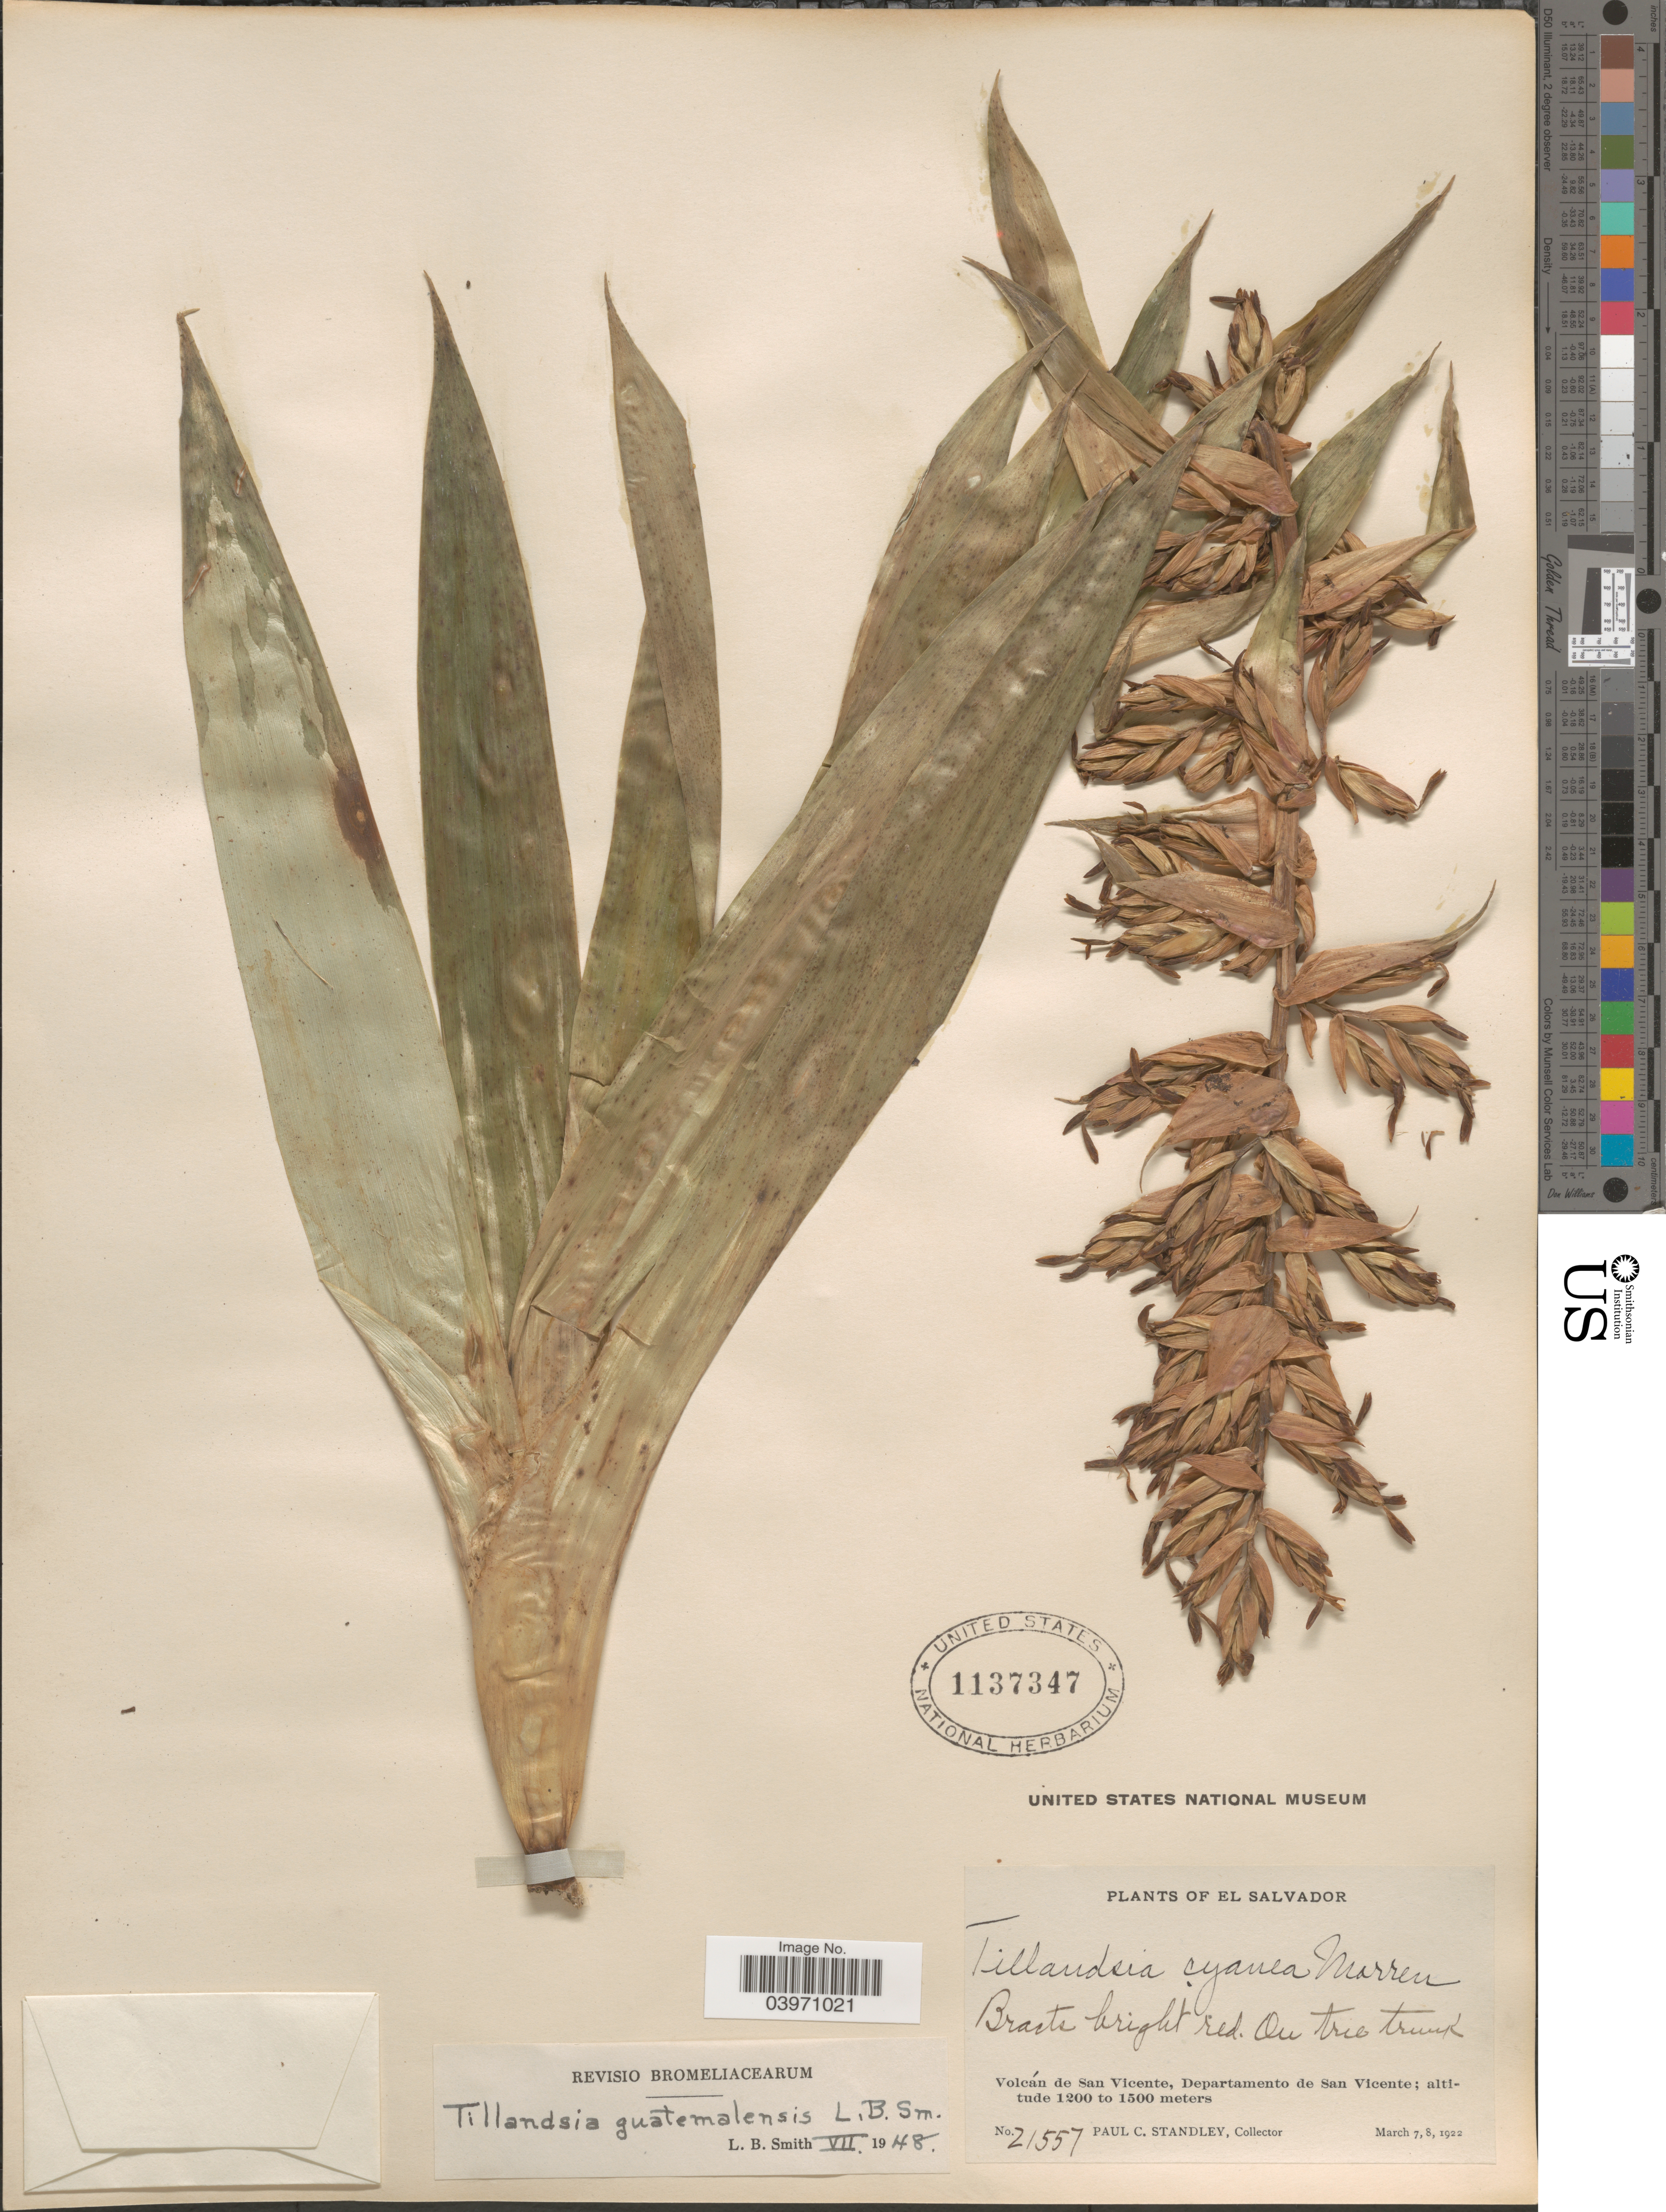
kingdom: Plantae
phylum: Tracheophyta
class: Liliopsida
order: Poales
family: Bromeliaceae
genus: Tillandsia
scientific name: Tillandsia guatemalensis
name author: L.B. Sm.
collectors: P. C. Standley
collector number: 21557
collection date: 1922-03-07/1922-03-08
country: El Salvador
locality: Volcán de San Vicente, Departamento de San Vicente.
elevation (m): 1200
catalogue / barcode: US 1137347